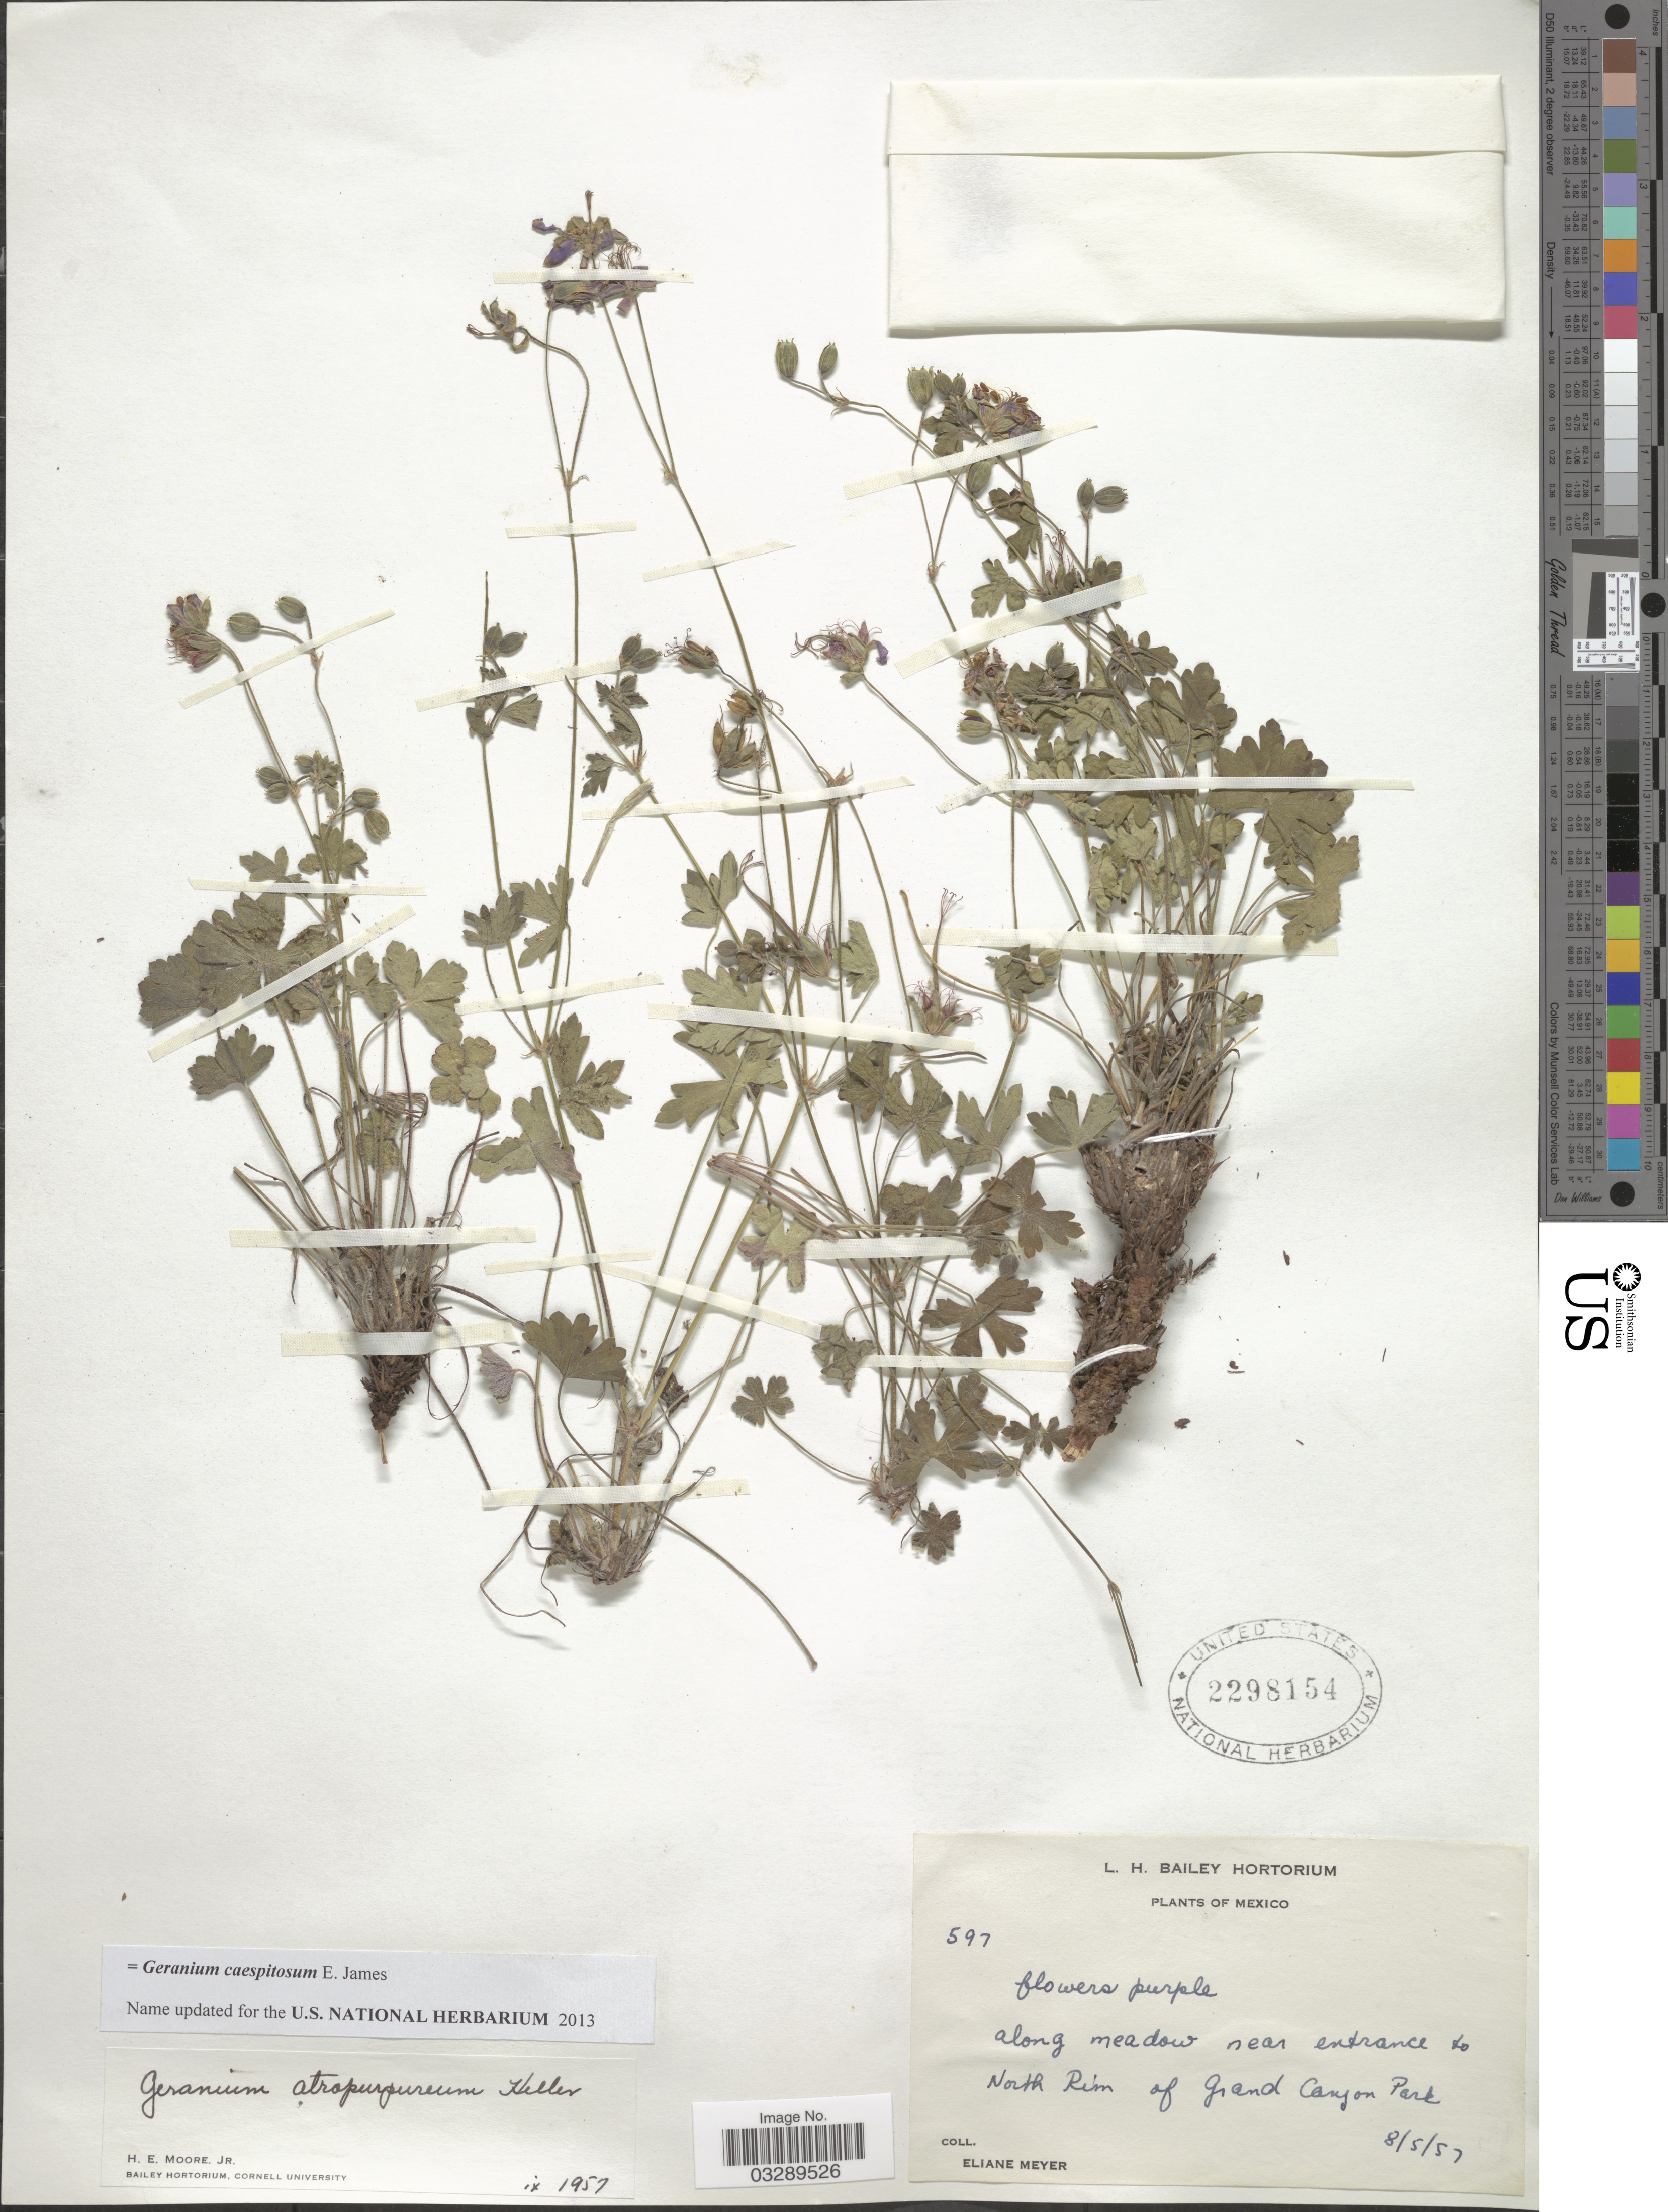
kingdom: Plantae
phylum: Tracheophyta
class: Magnoliopsida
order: Geraniales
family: Geraniaceae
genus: Geranium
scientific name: Geranium caespitosum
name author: E. James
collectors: E. Meyer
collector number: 597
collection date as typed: Transcribed d/m/y: 8/5/57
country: Mexico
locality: Along meadow near entrance to North Rim of Grand Canyon Park.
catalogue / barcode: US 2298154